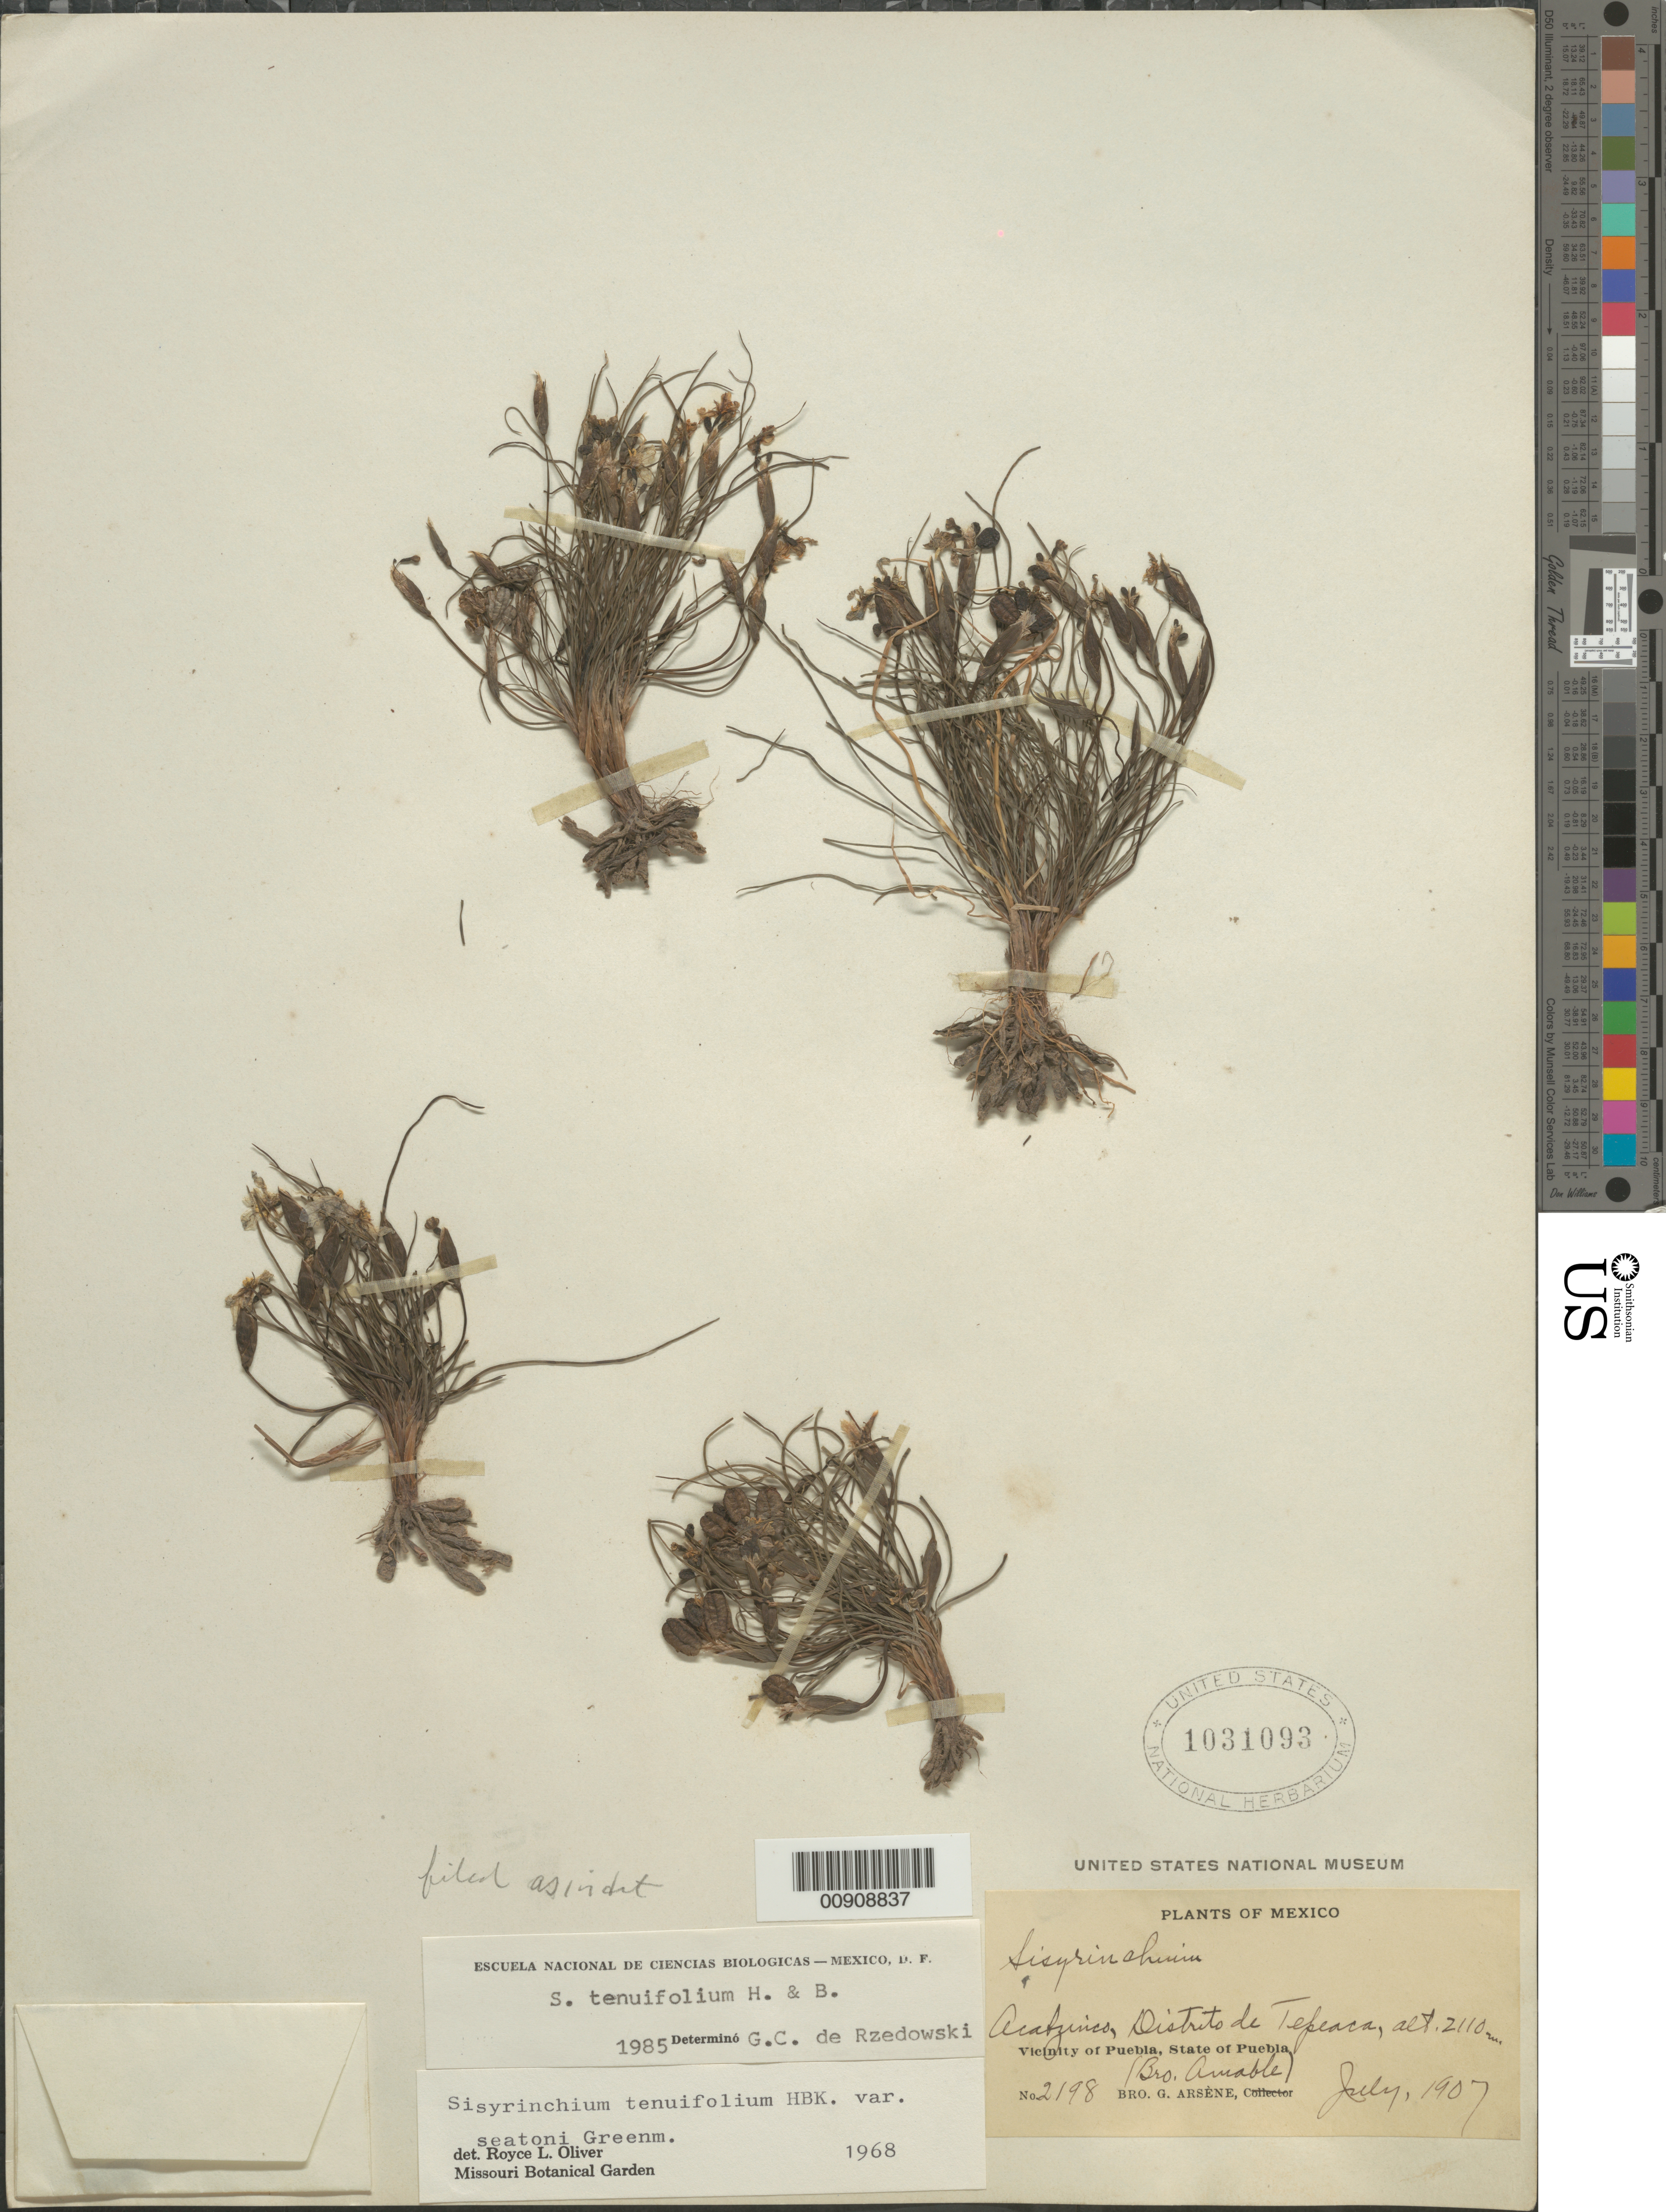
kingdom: Plantae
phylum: Tracheophyta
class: Liliopsida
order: Asparagales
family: Iridaceae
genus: Sisyrinchium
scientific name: Sisyrinchium sp.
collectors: B. Amable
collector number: Arsène, Bro. G. No. 2198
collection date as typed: Jul 1907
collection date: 1907-07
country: Mexico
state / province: Puebla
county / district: Tepeaca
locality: Acatzinco, Distrito de Tepeaca. Vicinity of Puebla, State of Puebla.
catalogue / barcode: US 1031093